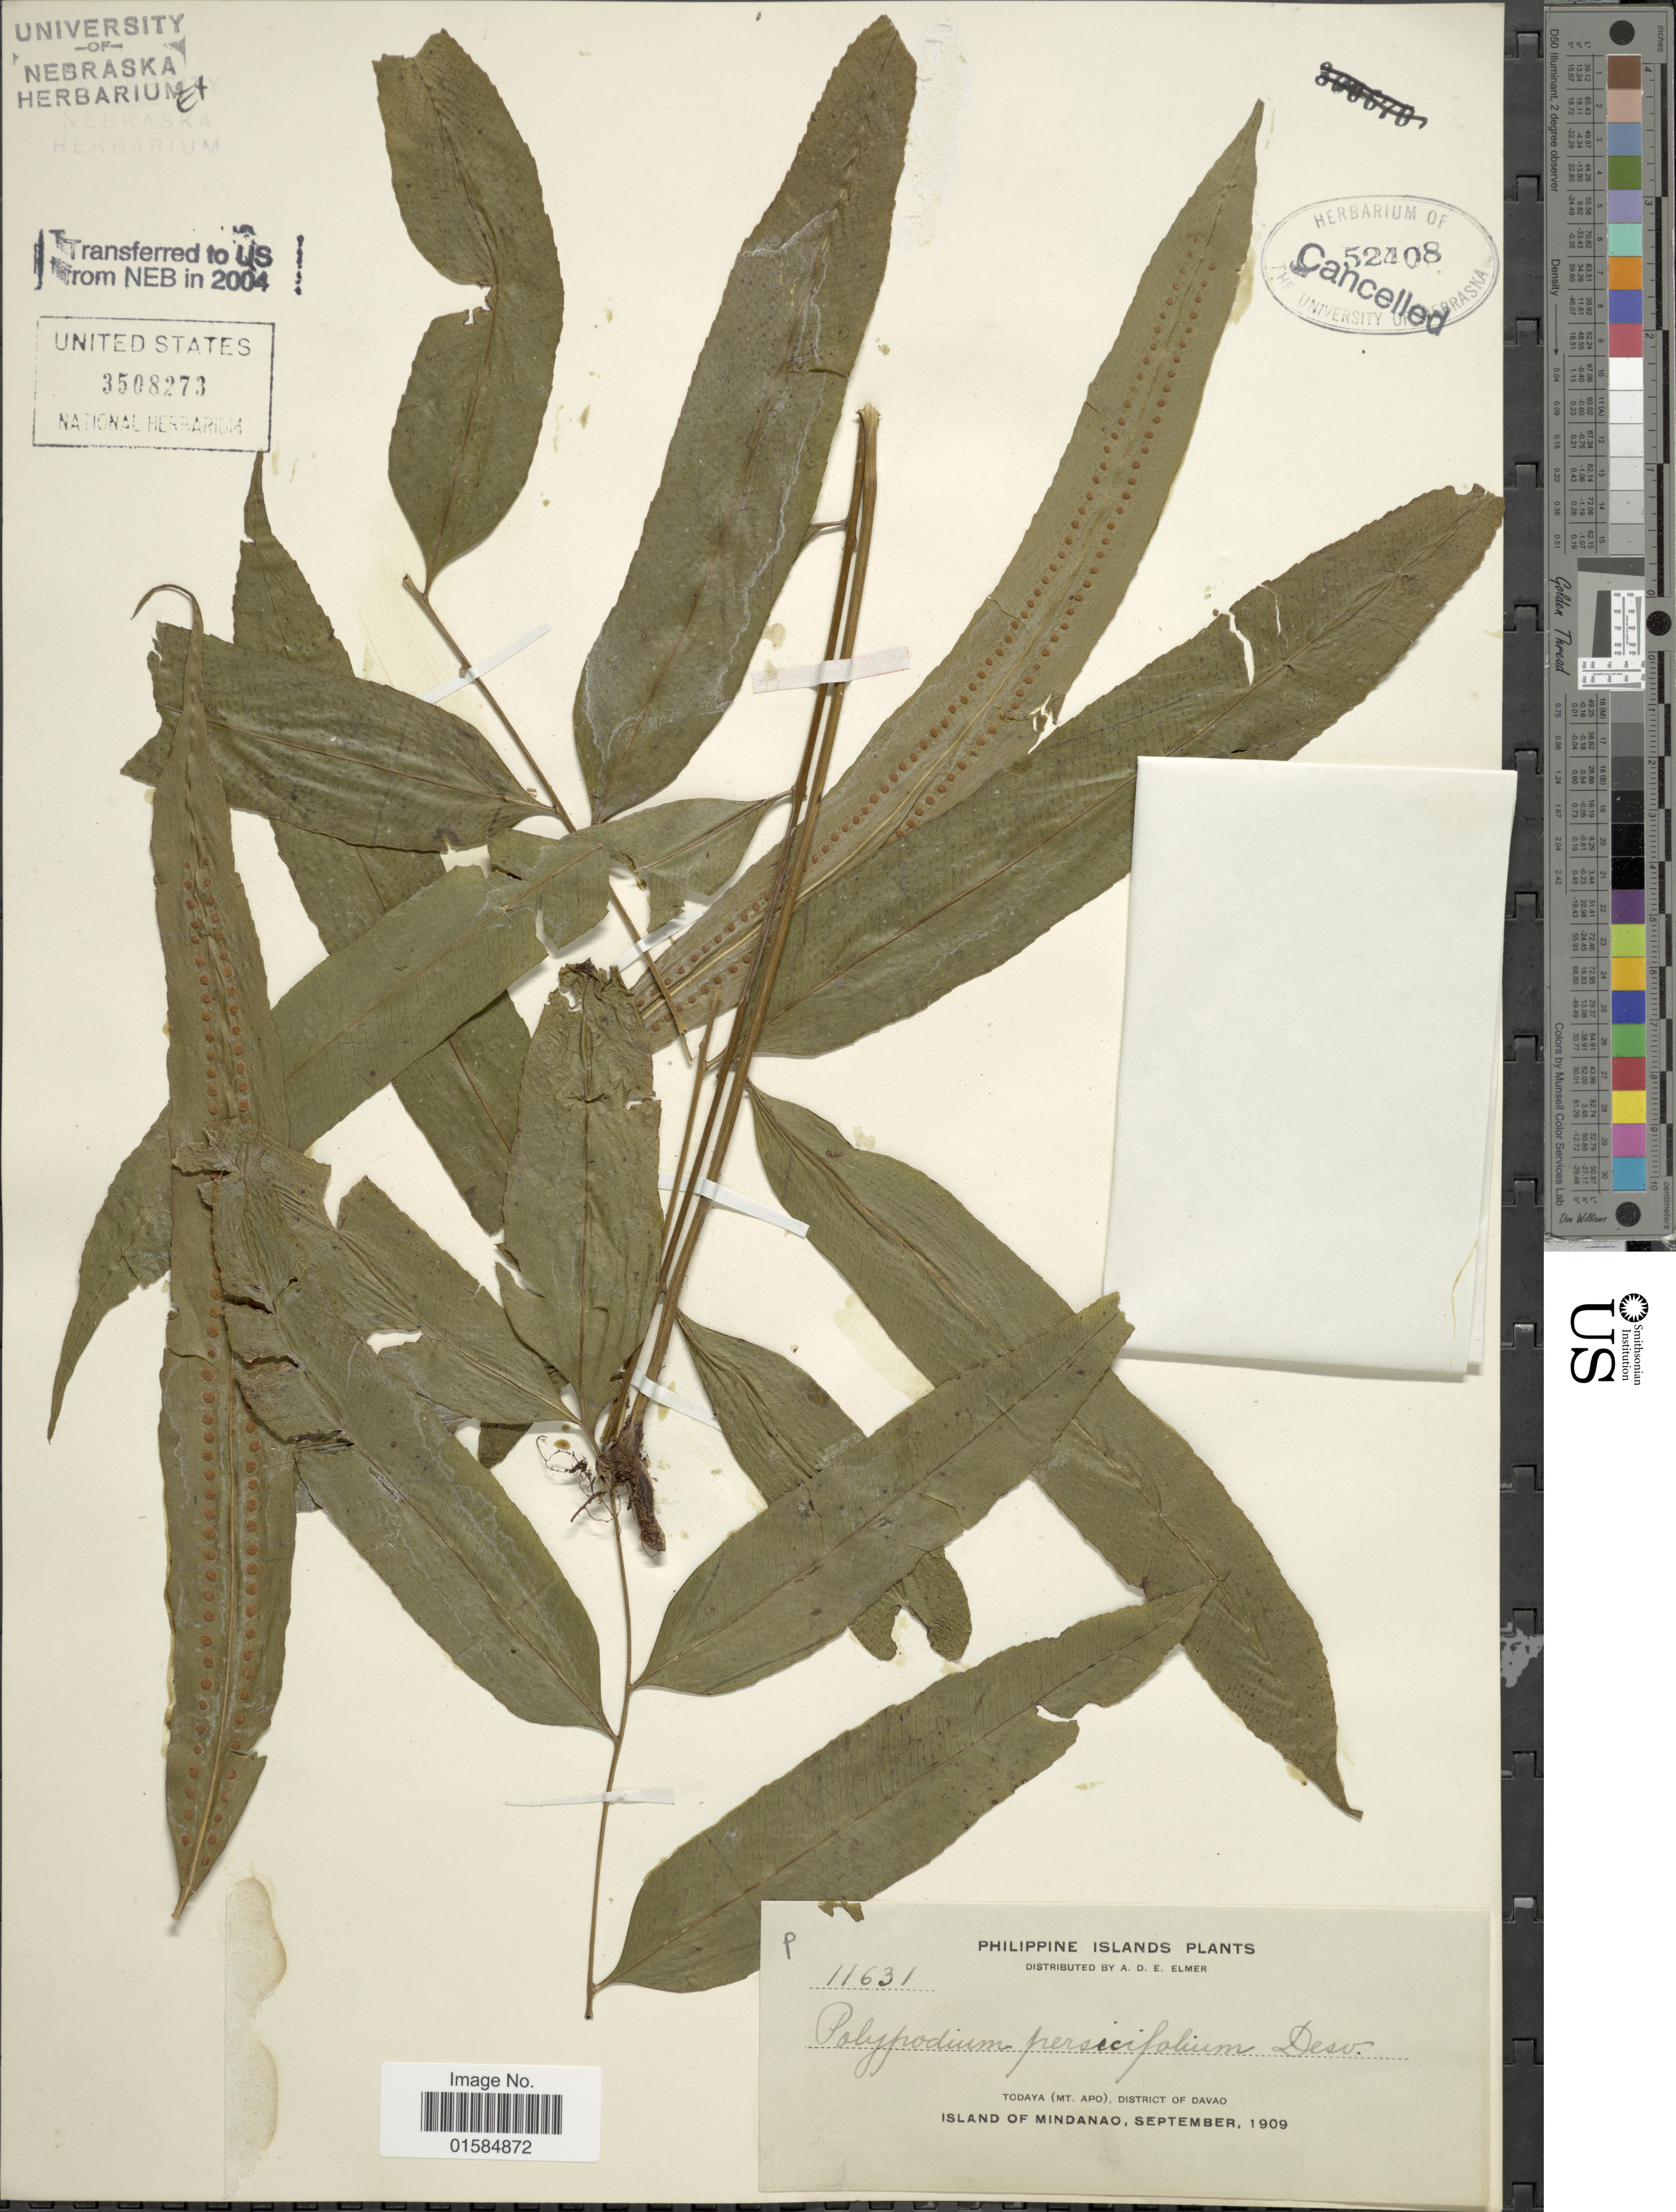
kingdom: Plantae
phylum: Tracheophyta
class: Polypodiopsida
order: Polypodiales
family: Polypodiaceae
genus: Goniophlebium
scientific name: Goniophlebium persicifolium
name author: (Desv.) Bedd.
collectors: A. D. E. Elmer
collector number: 11631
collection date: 1909-09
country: Philippines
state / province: Davao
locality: Philippine Islands, Todaya (Mt. Apo), District Davao, Island of Mindanao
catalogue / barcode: US 3508273